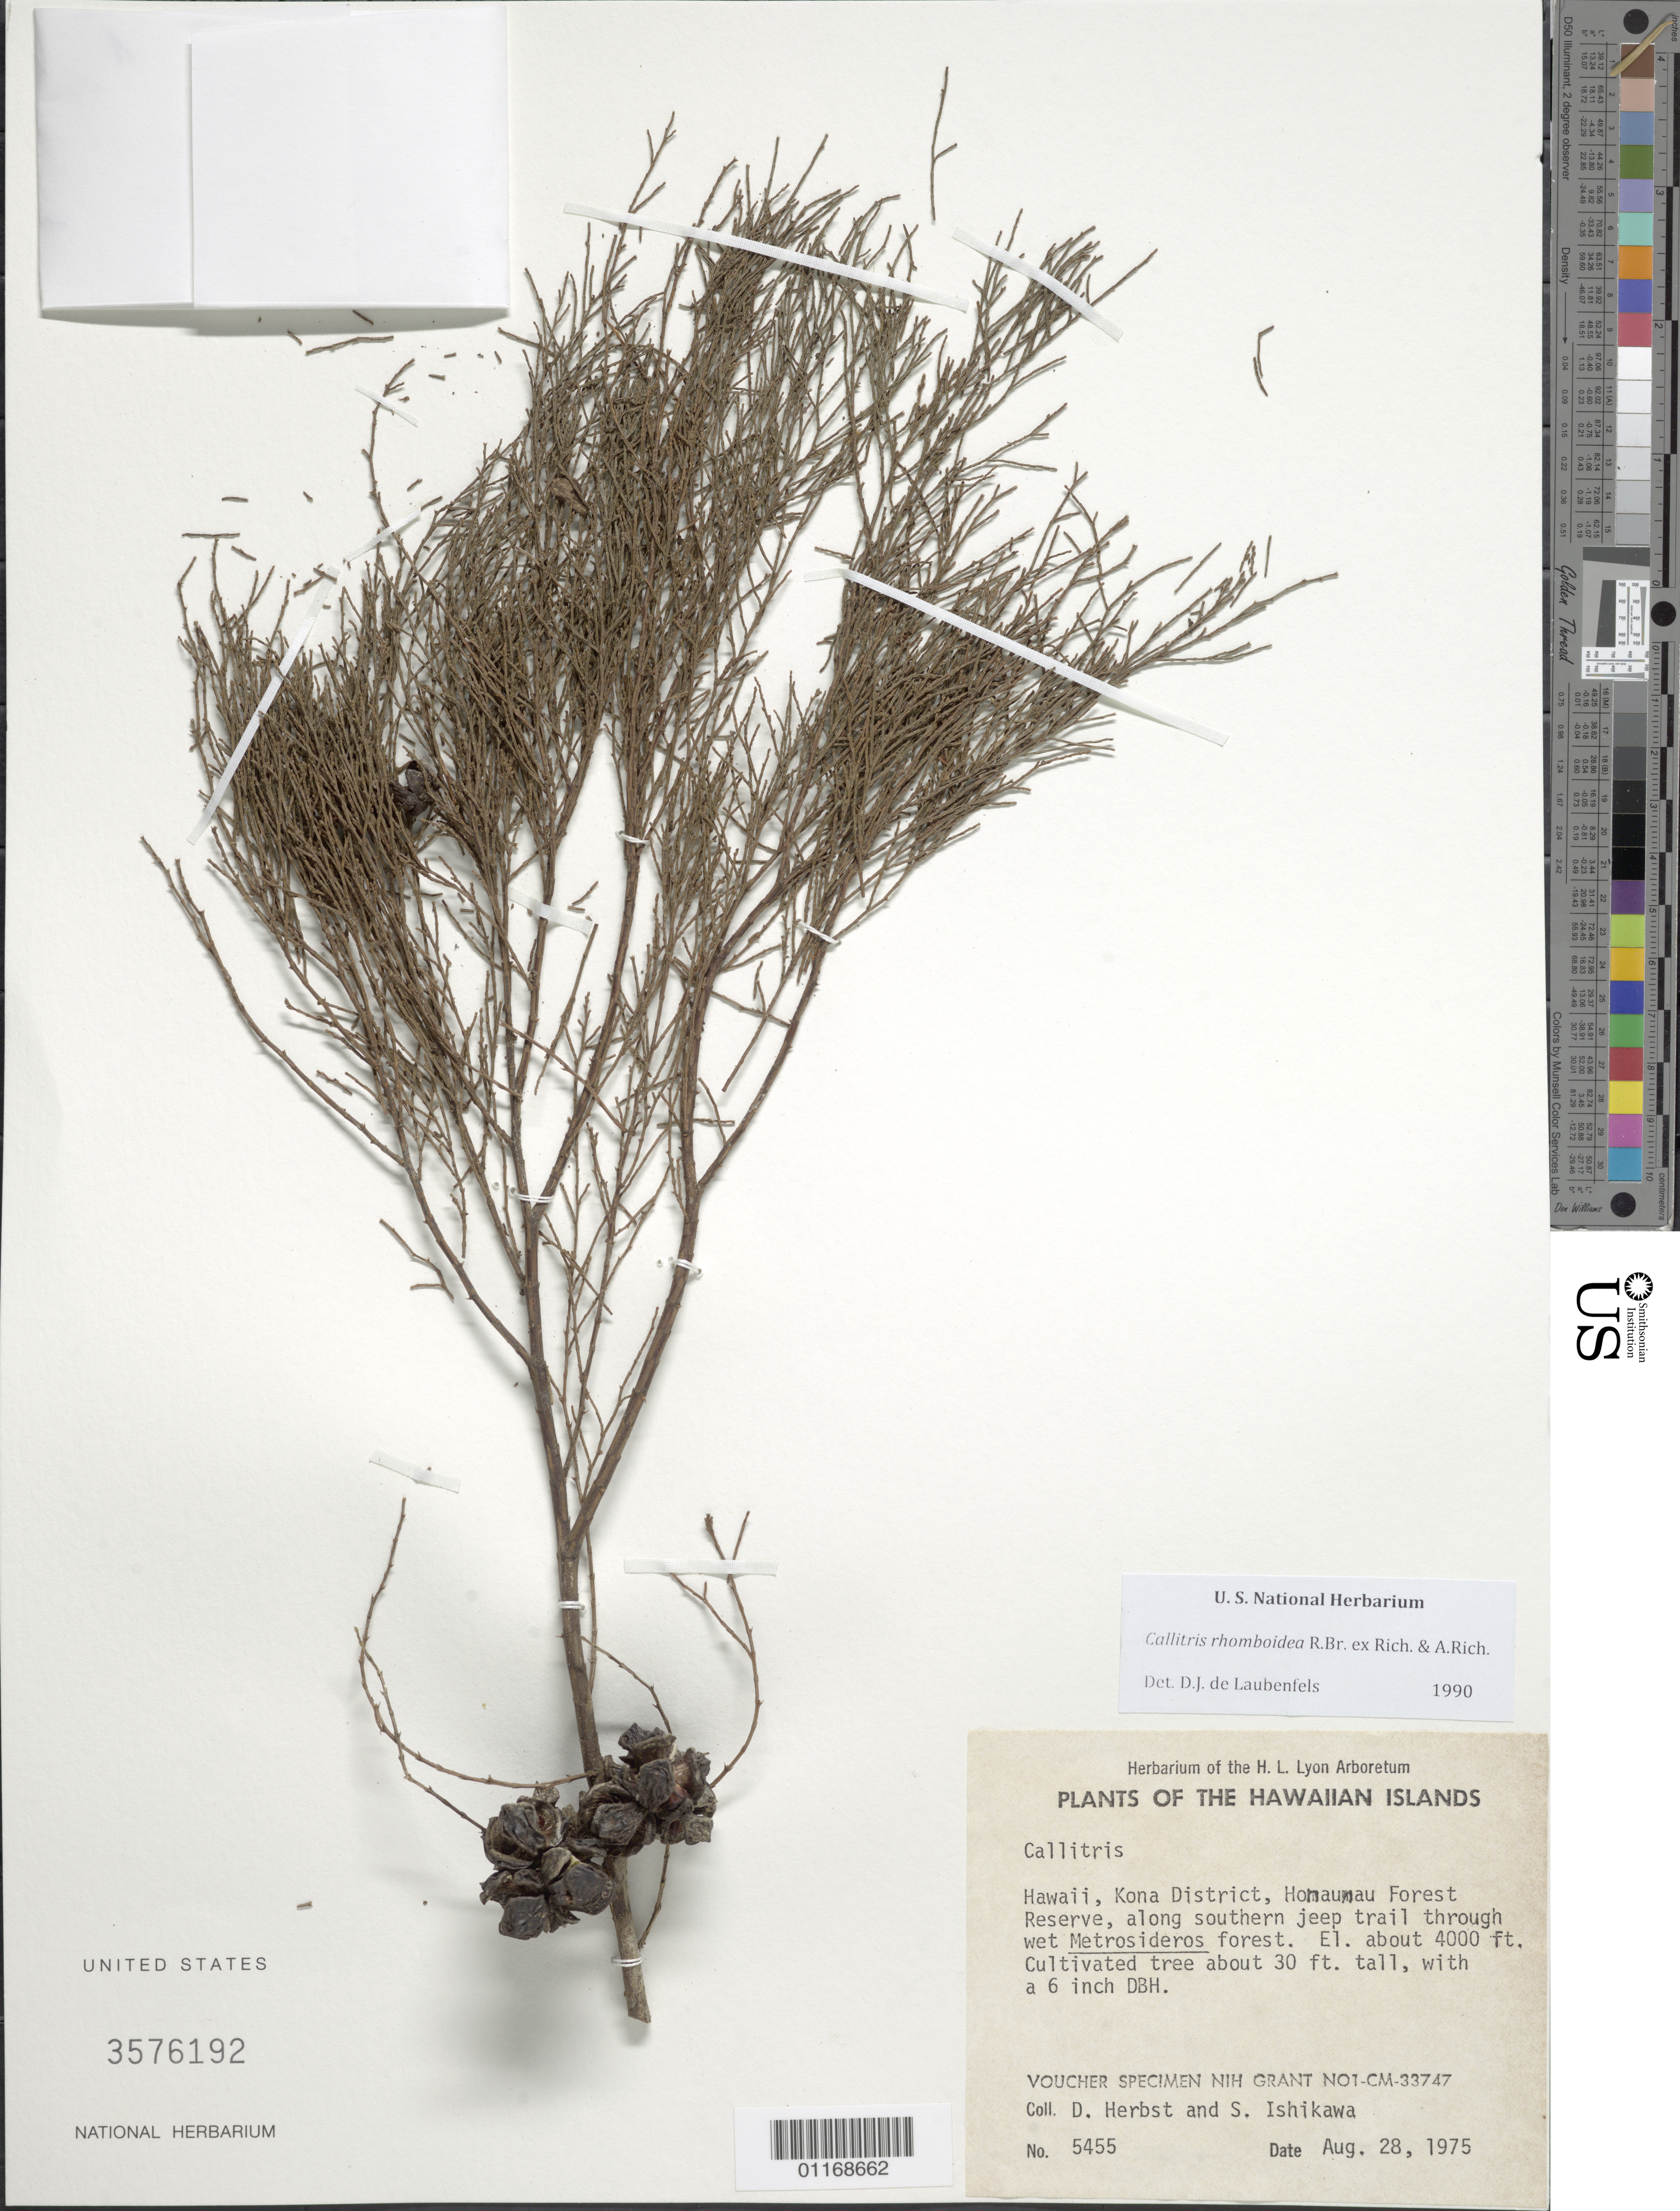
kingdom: Plantae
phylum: Tracheophyta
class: Pinopsida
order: Pinales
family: Cupressaceae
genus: Callitris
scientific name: Callitris rhomboidea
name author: R. Br. ex Rich. & A. Rich.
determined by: Laubenfels, D. J. de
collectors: D. R. Herbst & S. Ishikawa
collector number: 5455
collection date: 1975-08-28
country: United States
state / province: Hawaii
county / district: Hawaii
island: Hawaii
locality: North Kona District, Honaunau Forest Reserve, along southern jeep trail.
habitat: Wet forest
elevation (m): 1219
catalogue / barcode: US 3576192